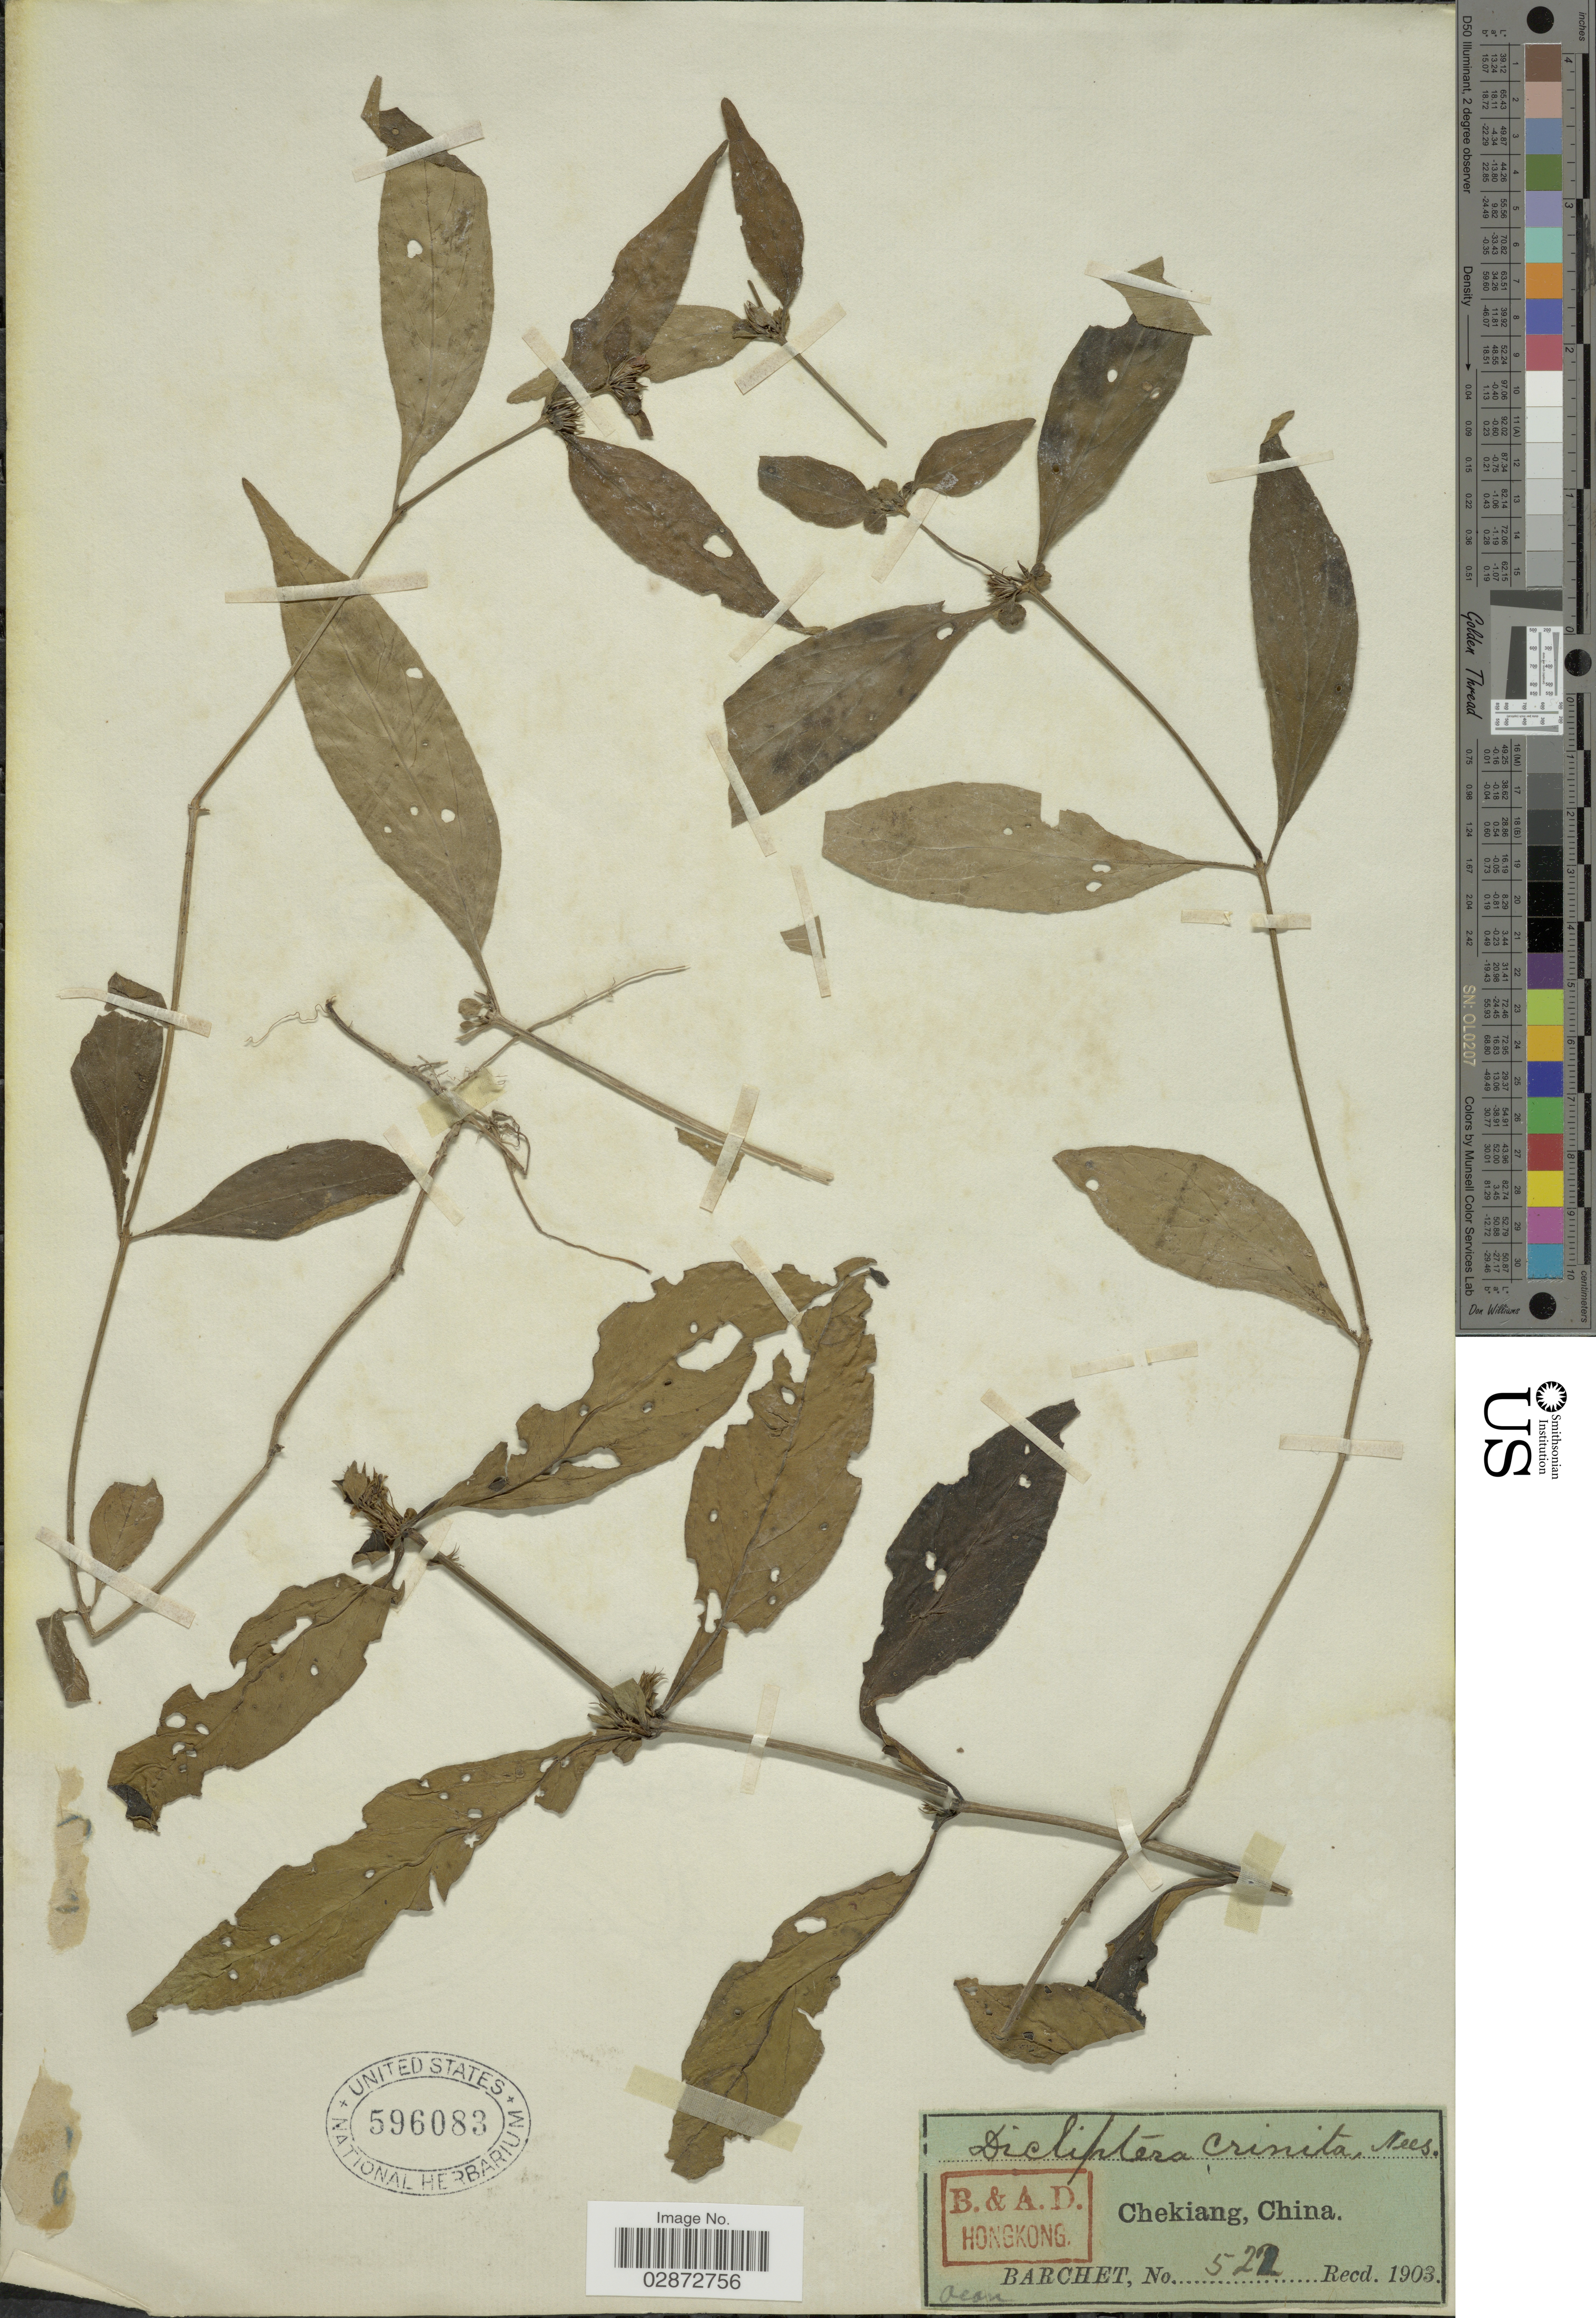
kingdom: Plantae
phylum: Tracheophyta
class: Magnoliopsida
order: Lamiales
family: Acanthaceae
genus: Dicliptera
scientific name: Dicliptera crinita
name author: Nees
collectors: S. P. Barchet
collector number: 522*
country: China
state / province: Zhejiang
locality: Chekiang.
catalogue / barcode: US 596083